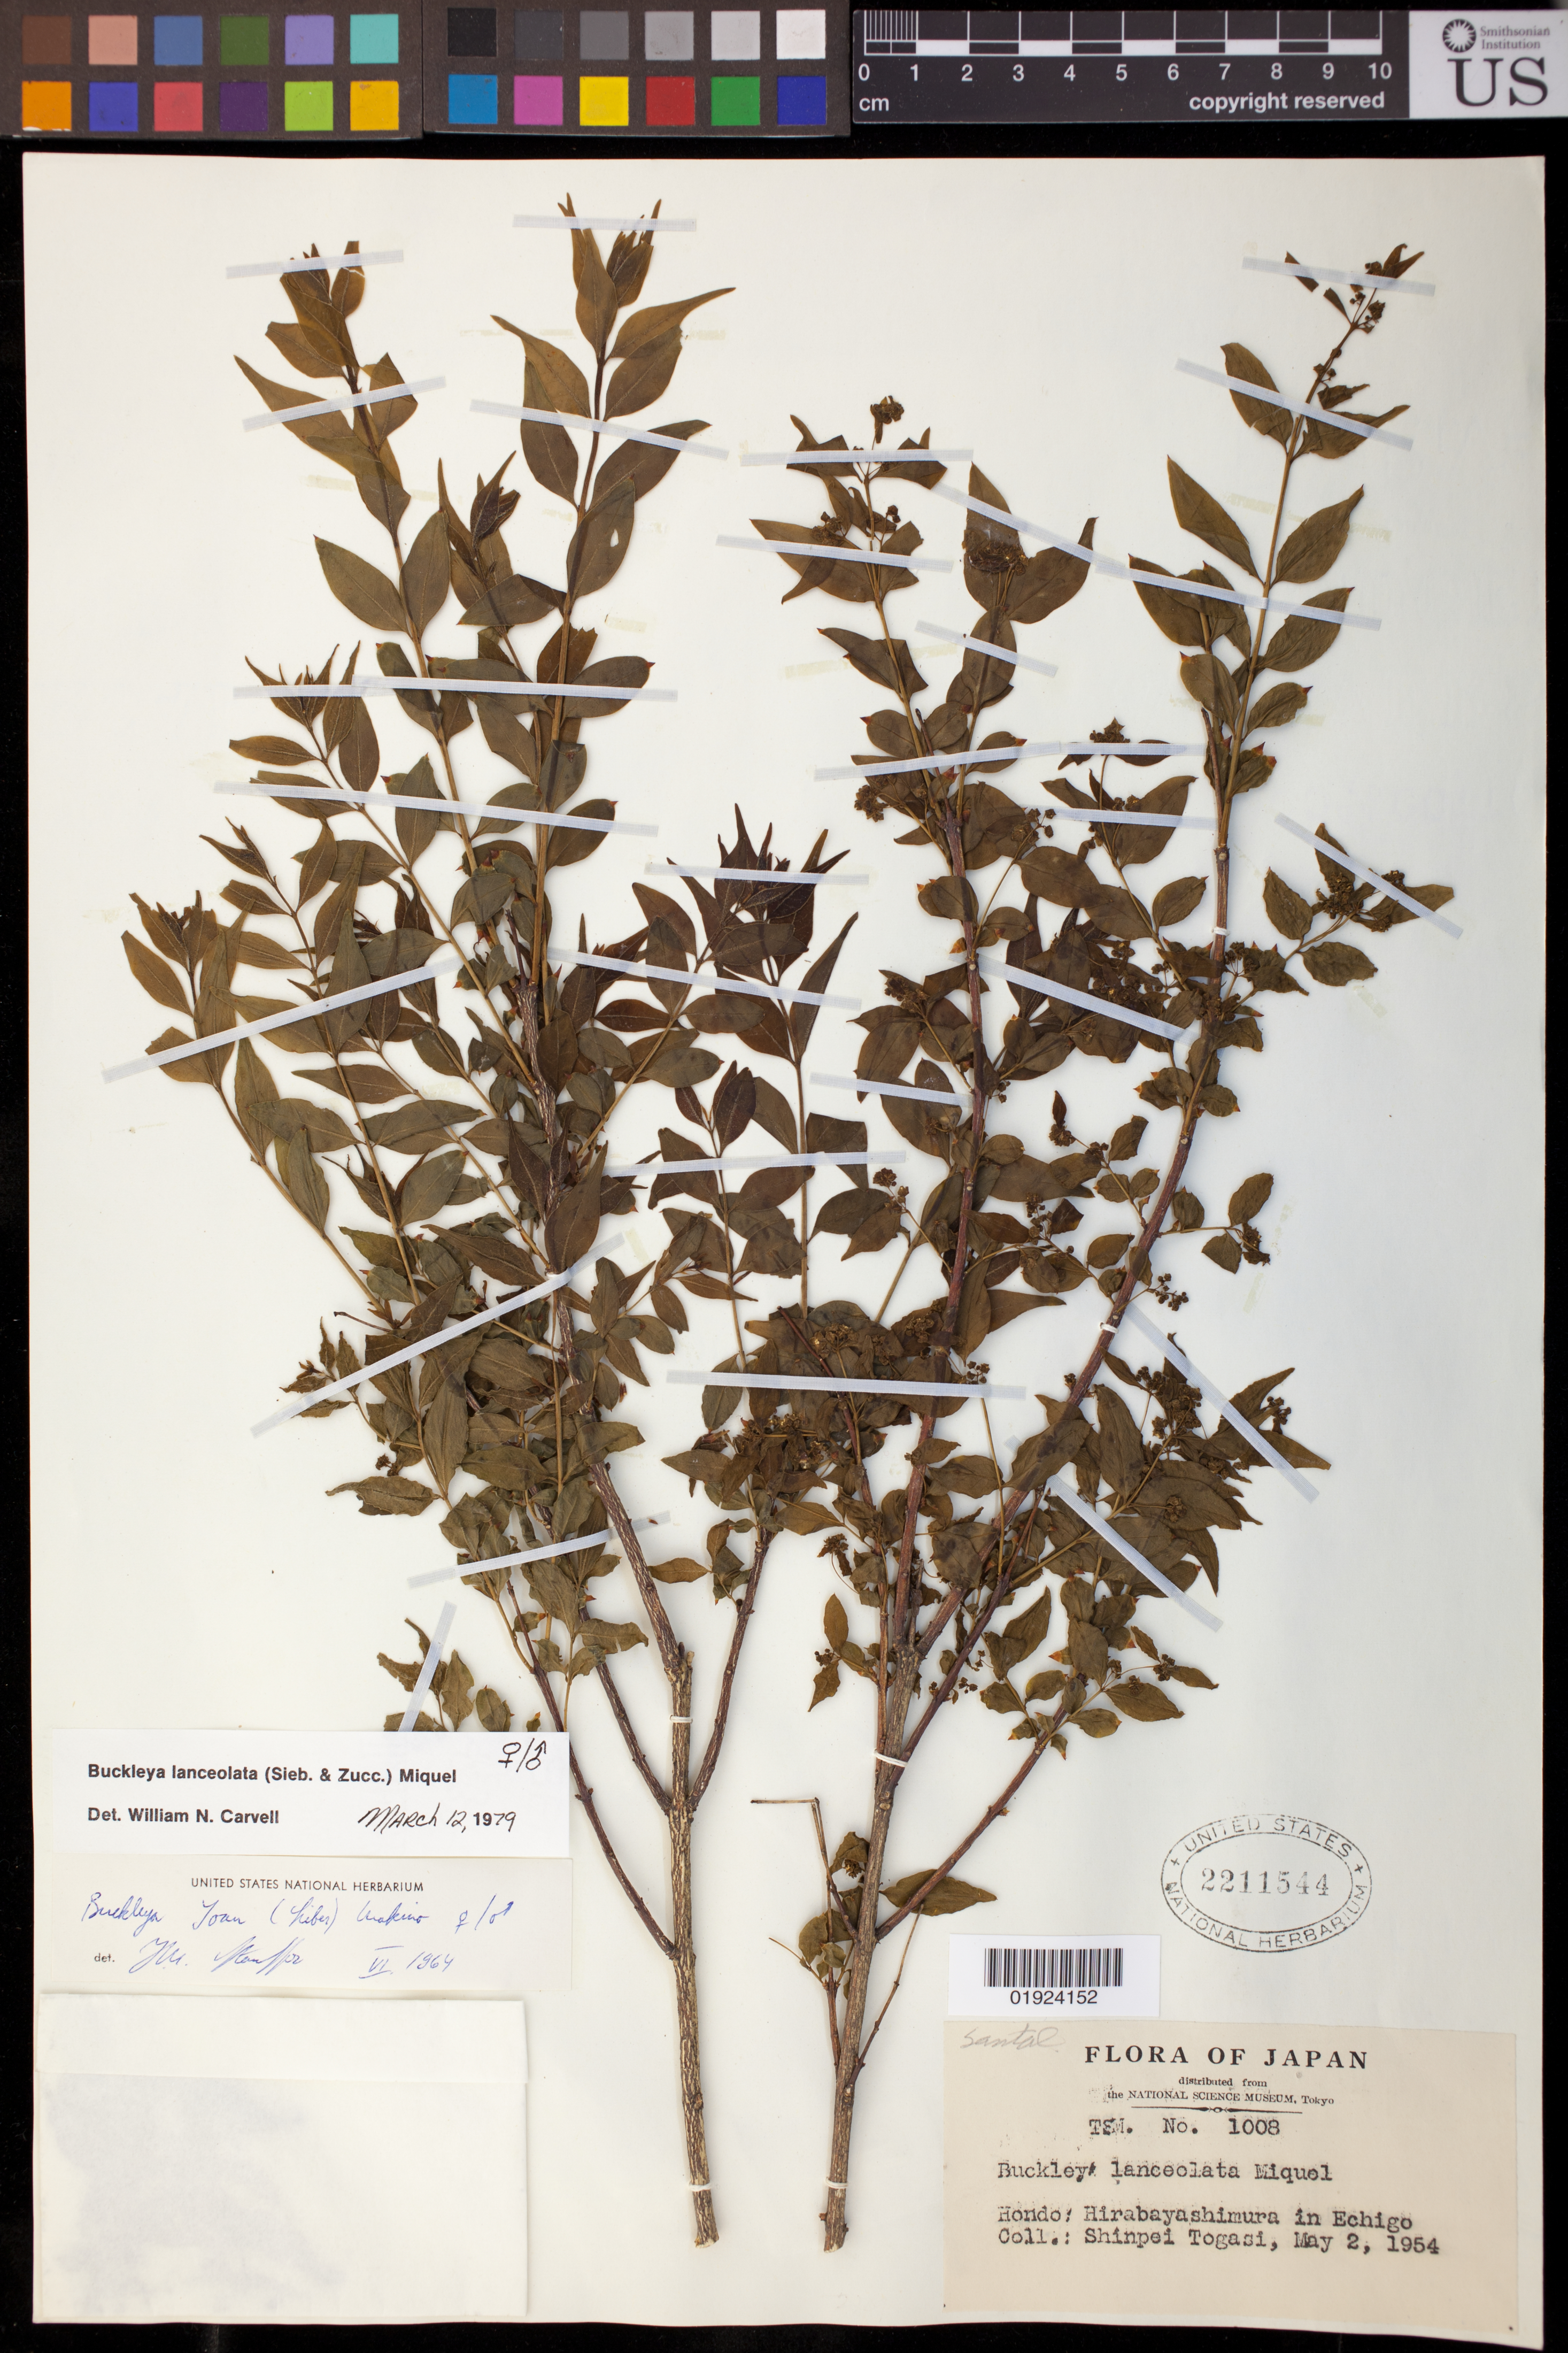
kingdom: Plantae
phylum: Tracheophyta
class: Magnoliopsida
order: Santalales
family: Thesiaceae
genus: Buckleya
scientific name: Buckleya lanceolata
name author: (Siebold & Zucc.) Miq.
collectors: S. Togasi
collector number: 1008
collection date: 1954-05-02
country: Japan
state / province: Niigata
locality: Hondo: Hirabayashimura in Echigo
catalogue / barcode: US 2211544